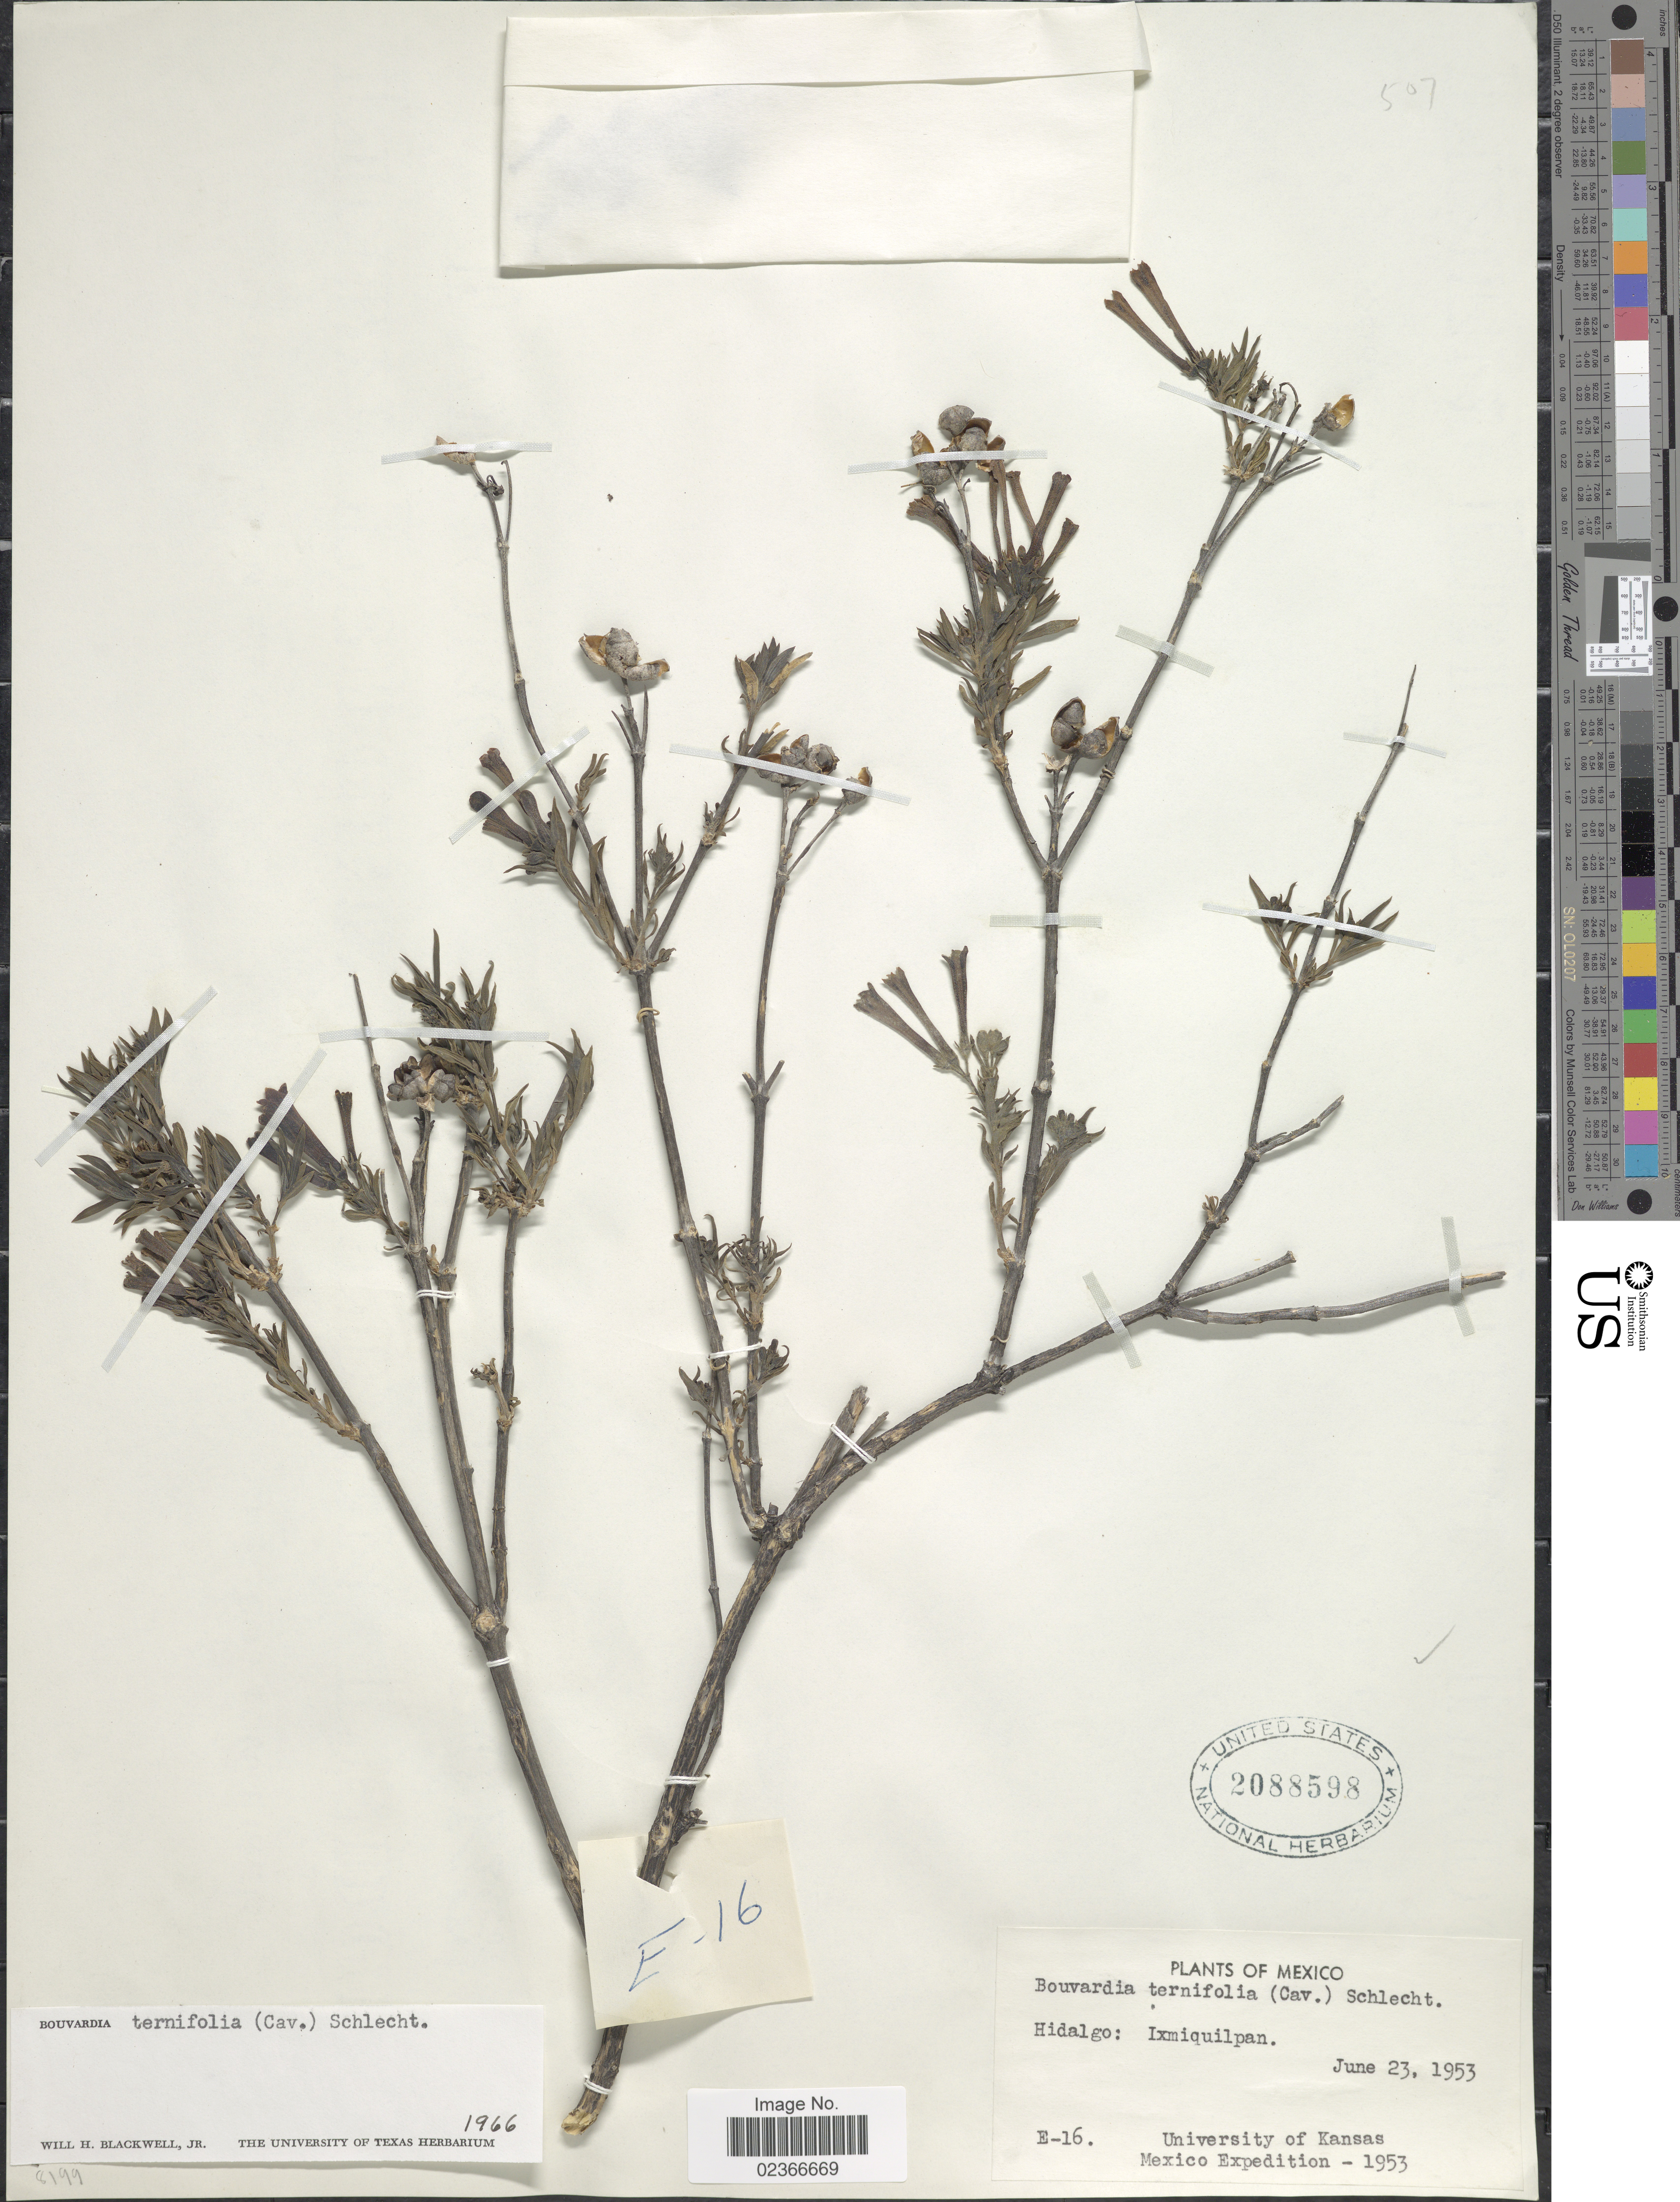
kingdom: Plantae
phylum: Tracheophyta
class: Magnoliopsida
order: Gentianales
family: Rubiaceae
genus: Bouvardia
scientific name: Bouvardia ternifolia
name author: (Cav.) Schltdl.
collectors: University of Kansas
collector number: E-16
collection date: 1953-06-23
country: Mexico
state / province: Hidalgo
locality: Ixmiquilpan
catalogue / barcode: US 2088598